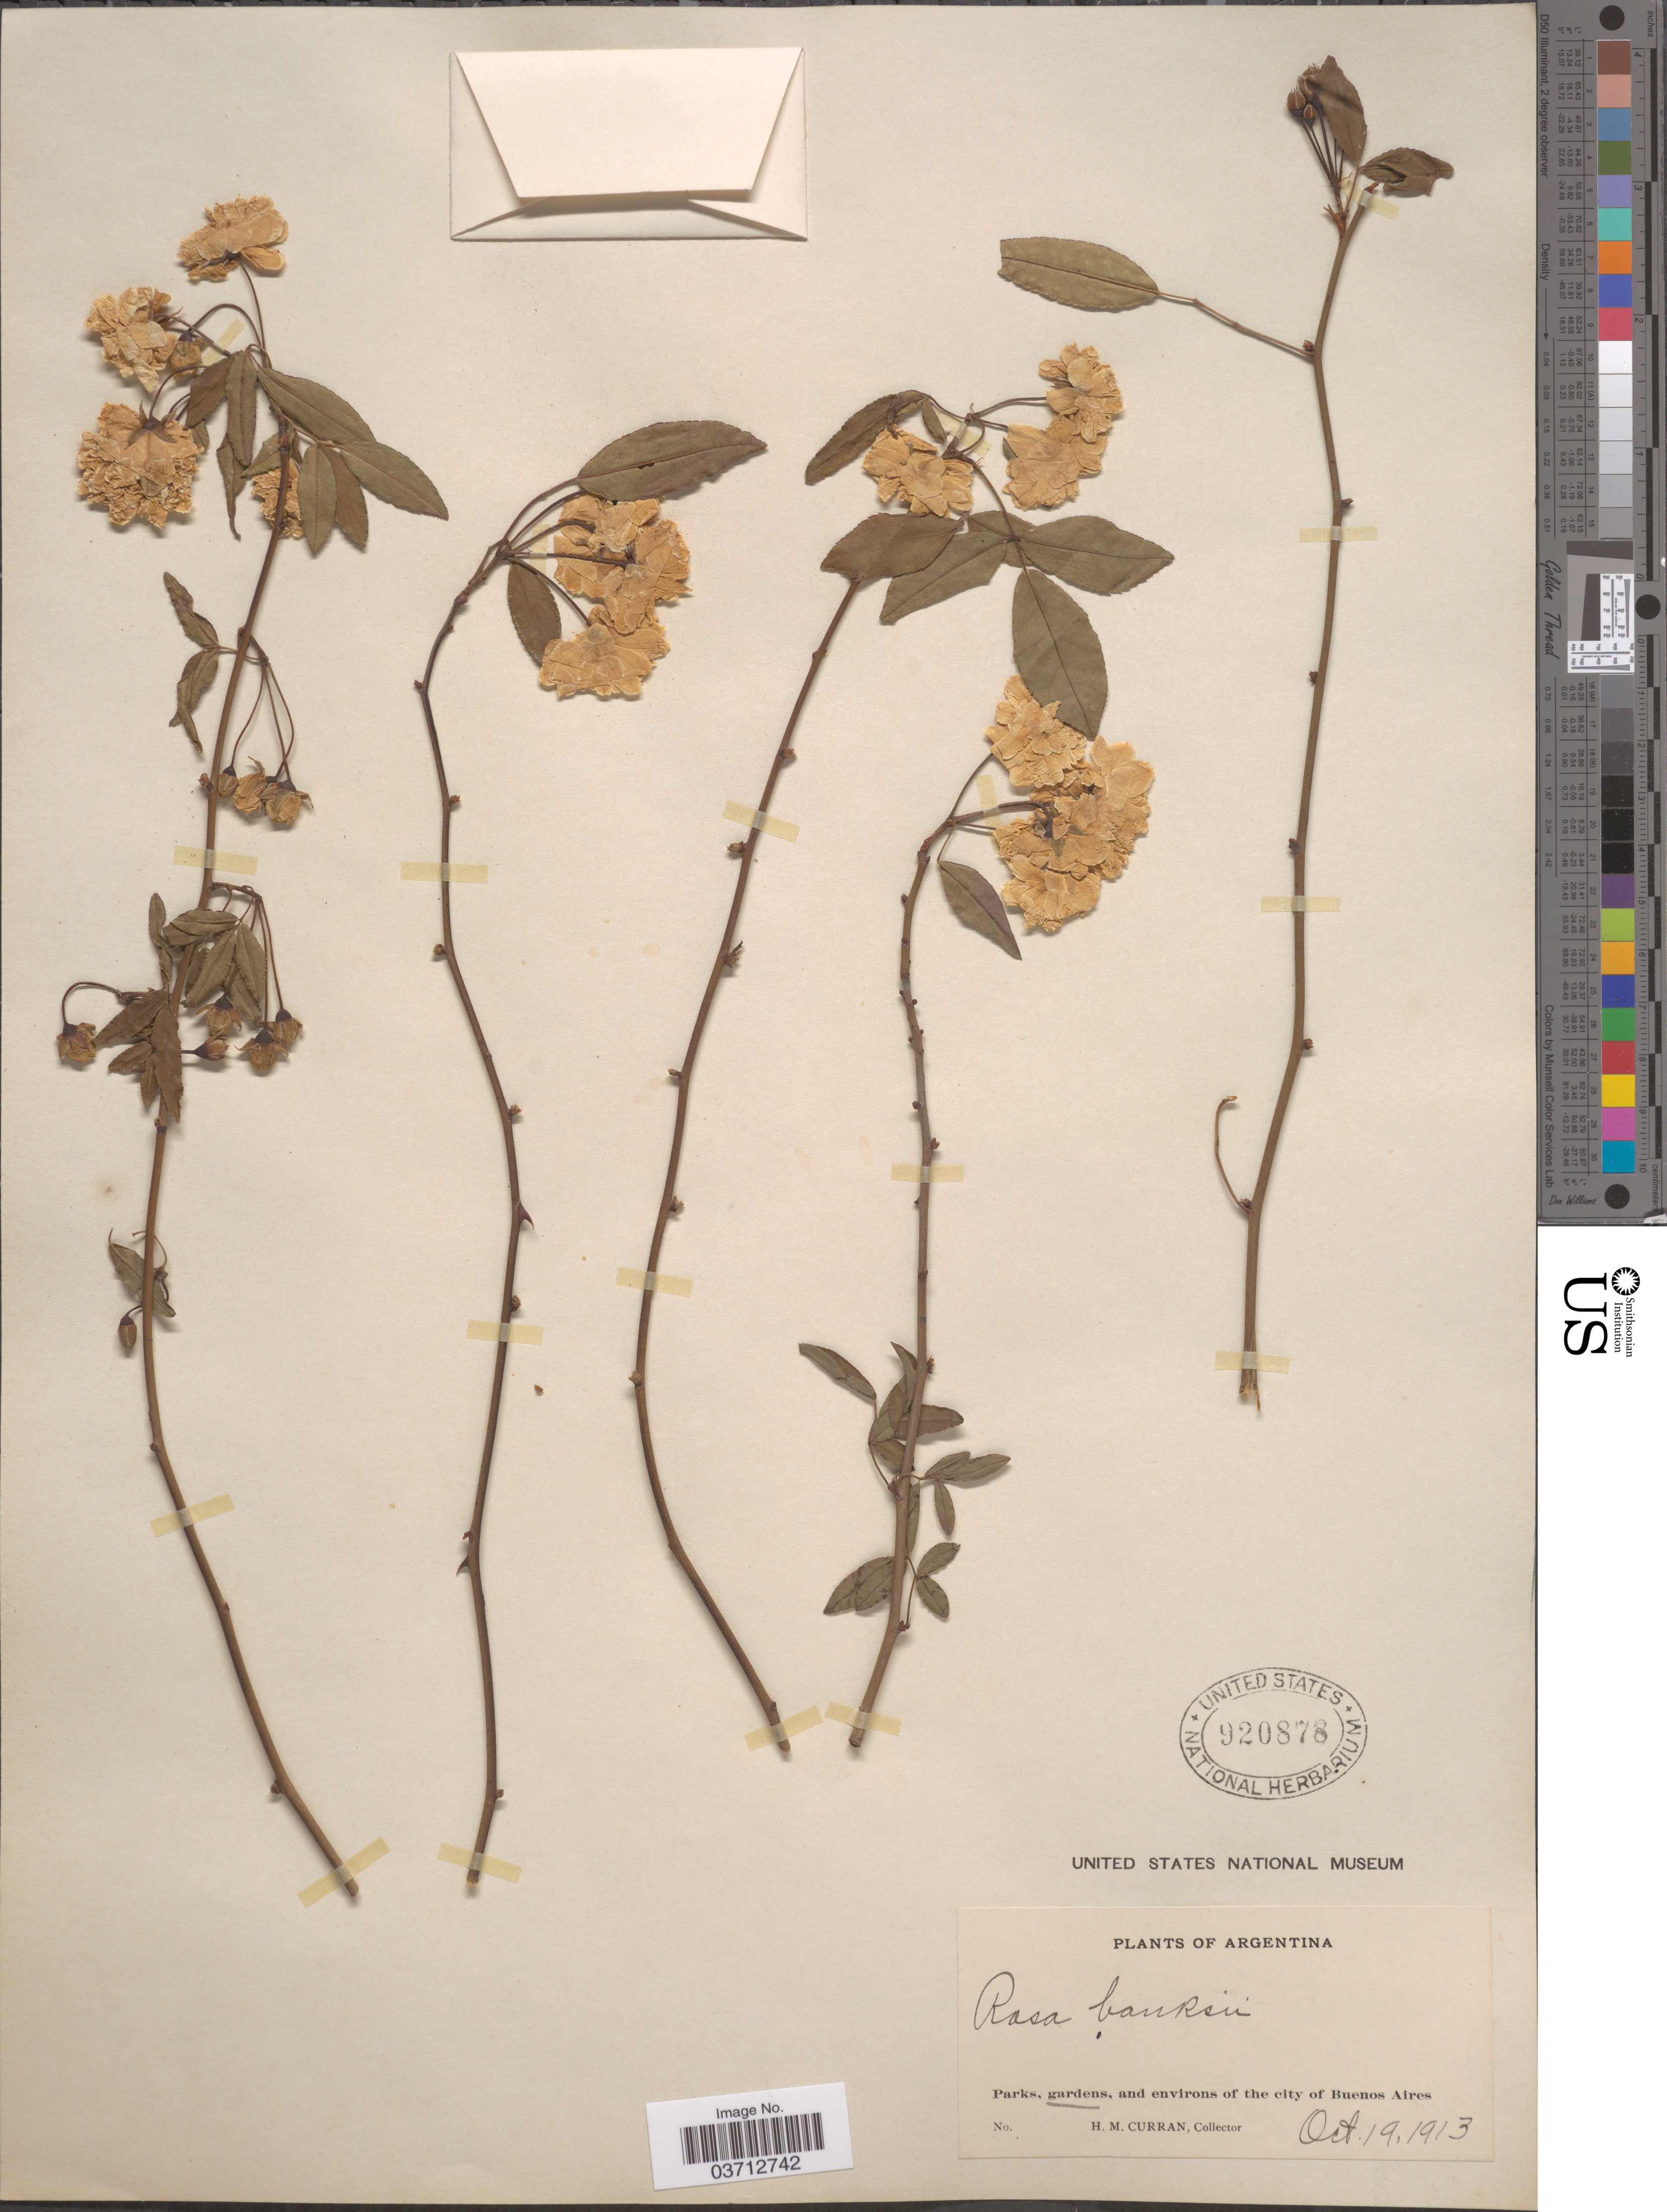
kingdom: Plantae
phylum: Tracheophyta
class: Magnoliopsida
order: Rosales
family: Rosaceae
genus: Rosa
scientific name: Rosa sp.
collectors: H. M. Curran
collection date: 1913-10-19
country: Argentina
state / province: Buenos Aires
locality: Parks, gardens, and environs of the city of Buenos Aires.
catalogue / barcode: US 920878